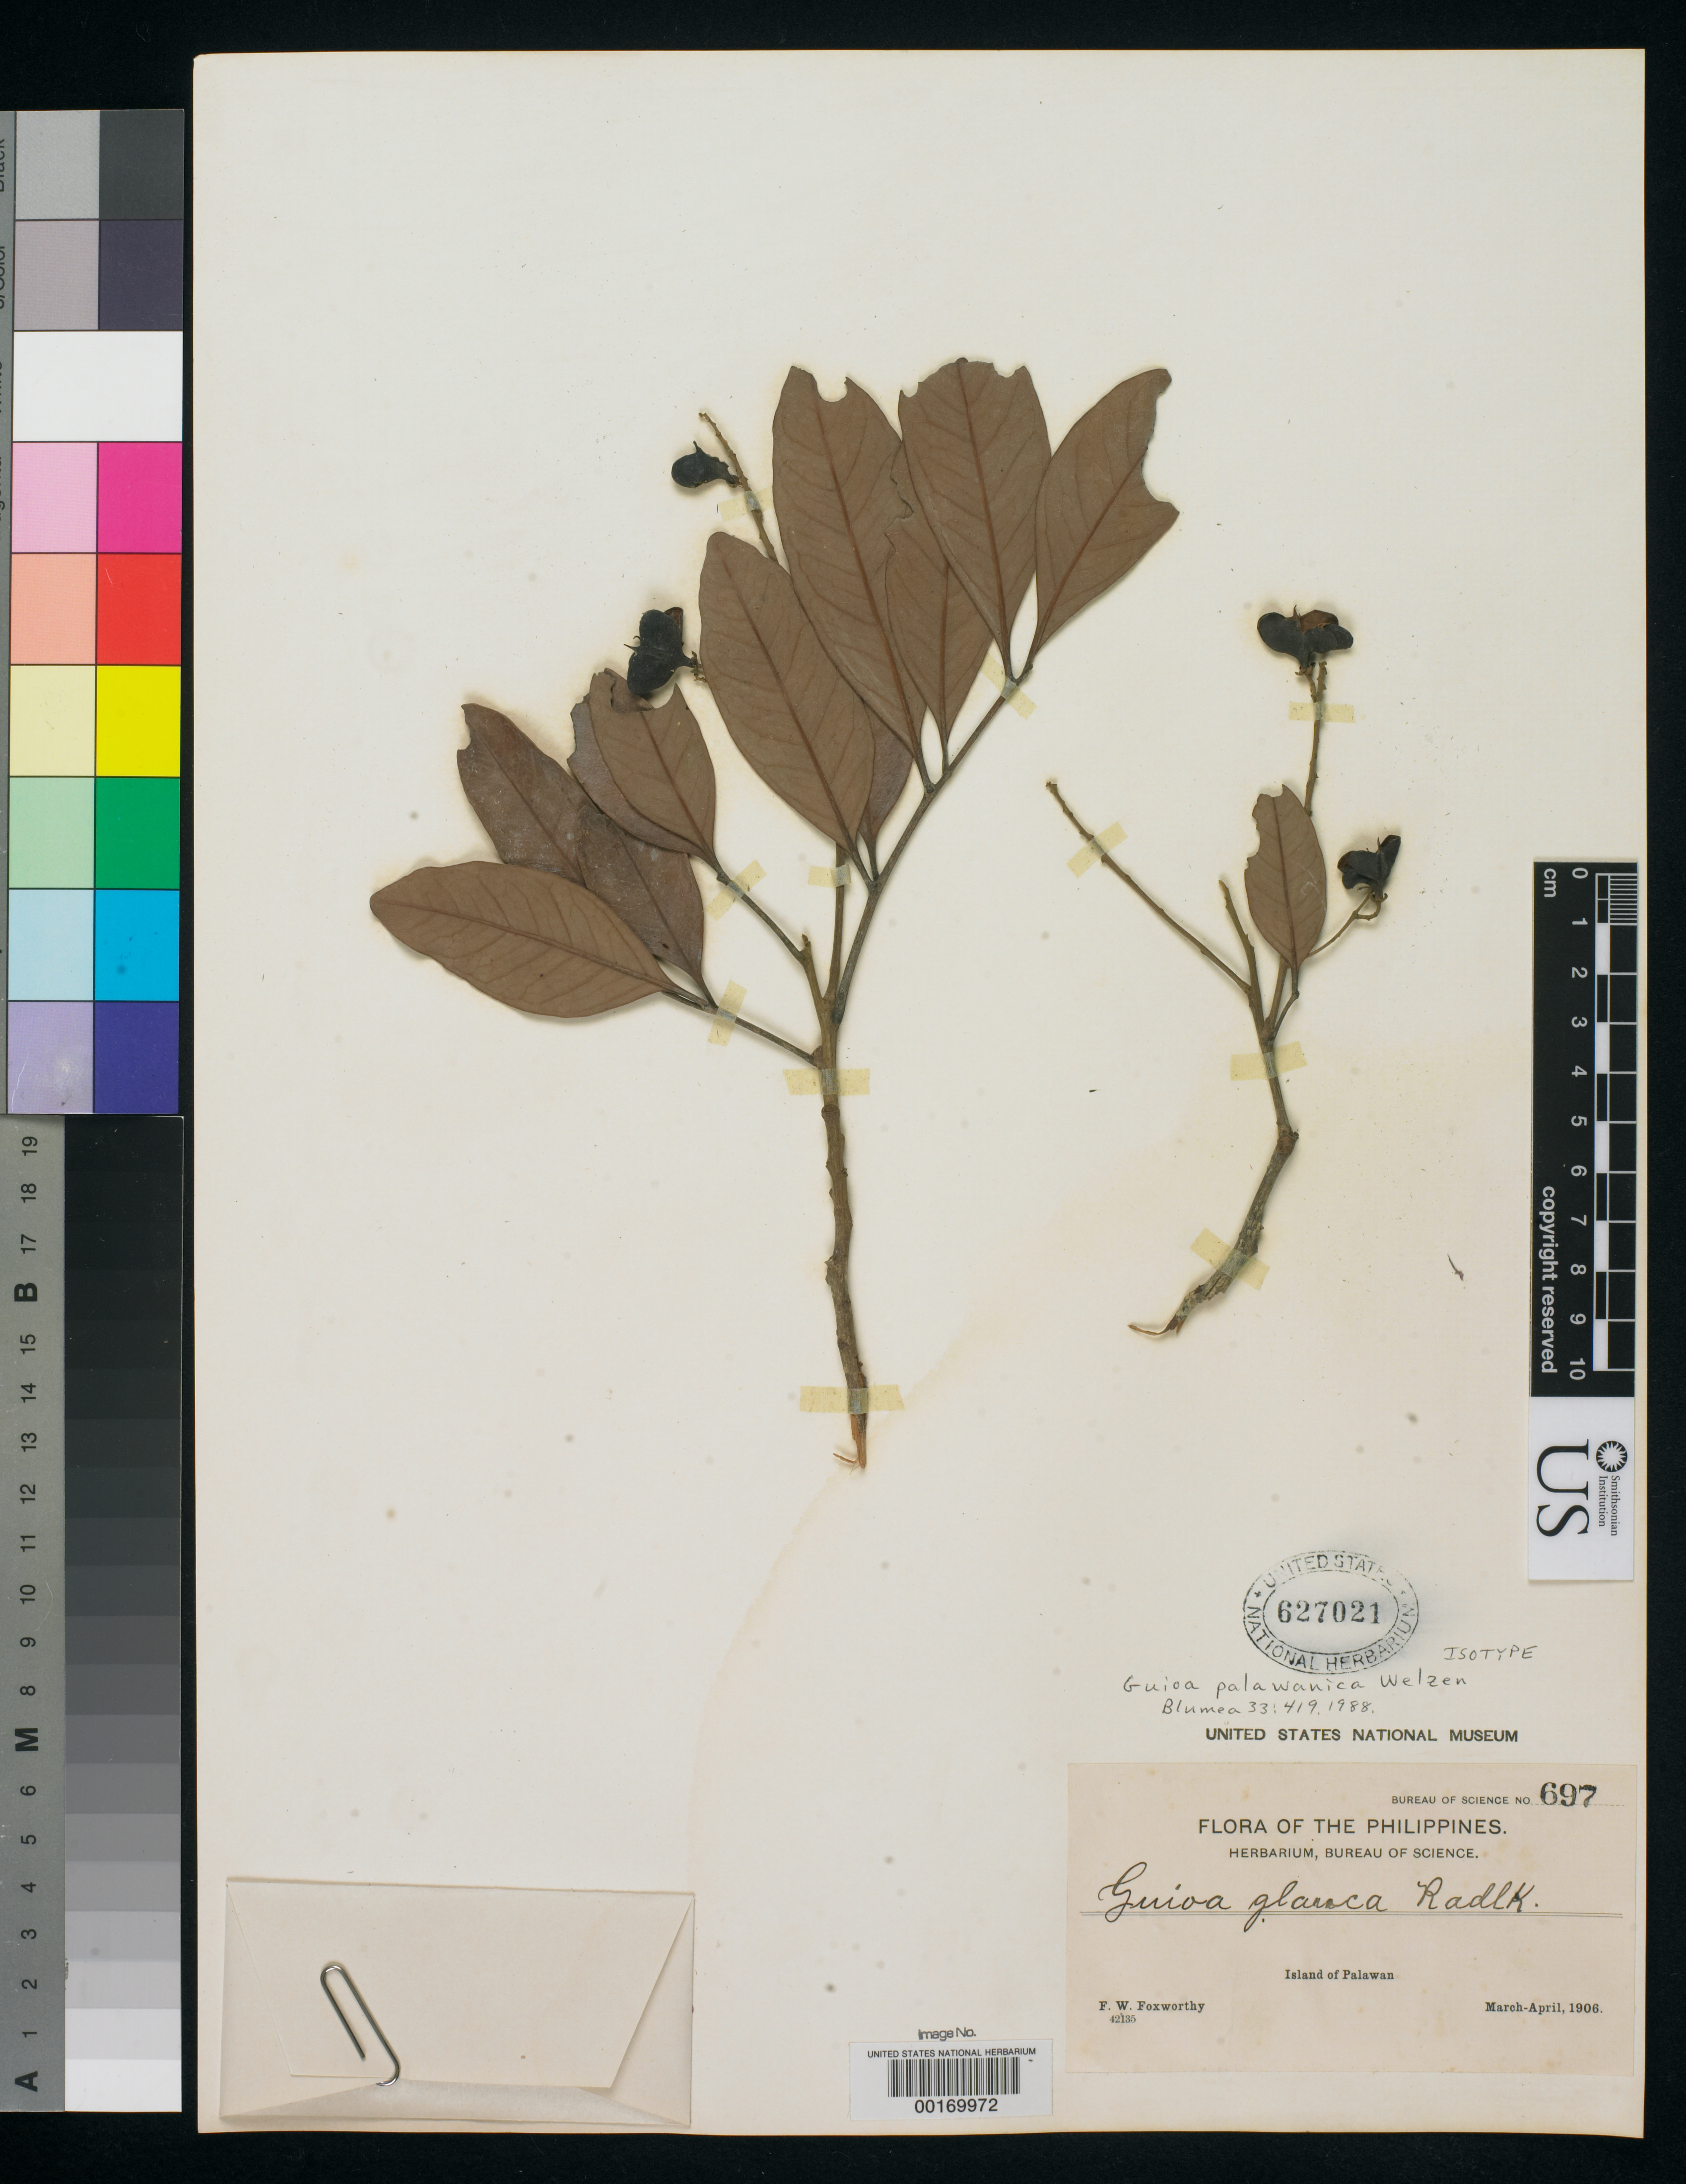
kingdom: Plantae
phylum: Tracheophyta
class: Magnoliopsida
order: Sapindales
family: Sapindaceae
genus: Guioa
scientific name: Guioa palawanica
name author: Welzen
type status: Isotype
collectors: F. W. Foxworthy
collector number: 697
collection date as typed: Mar 1906 to -- Apr 1906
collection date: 1906-03/1906-04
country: Philippines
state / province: Mimaropa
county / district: Palawan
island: Palawan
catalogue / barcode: US 627021